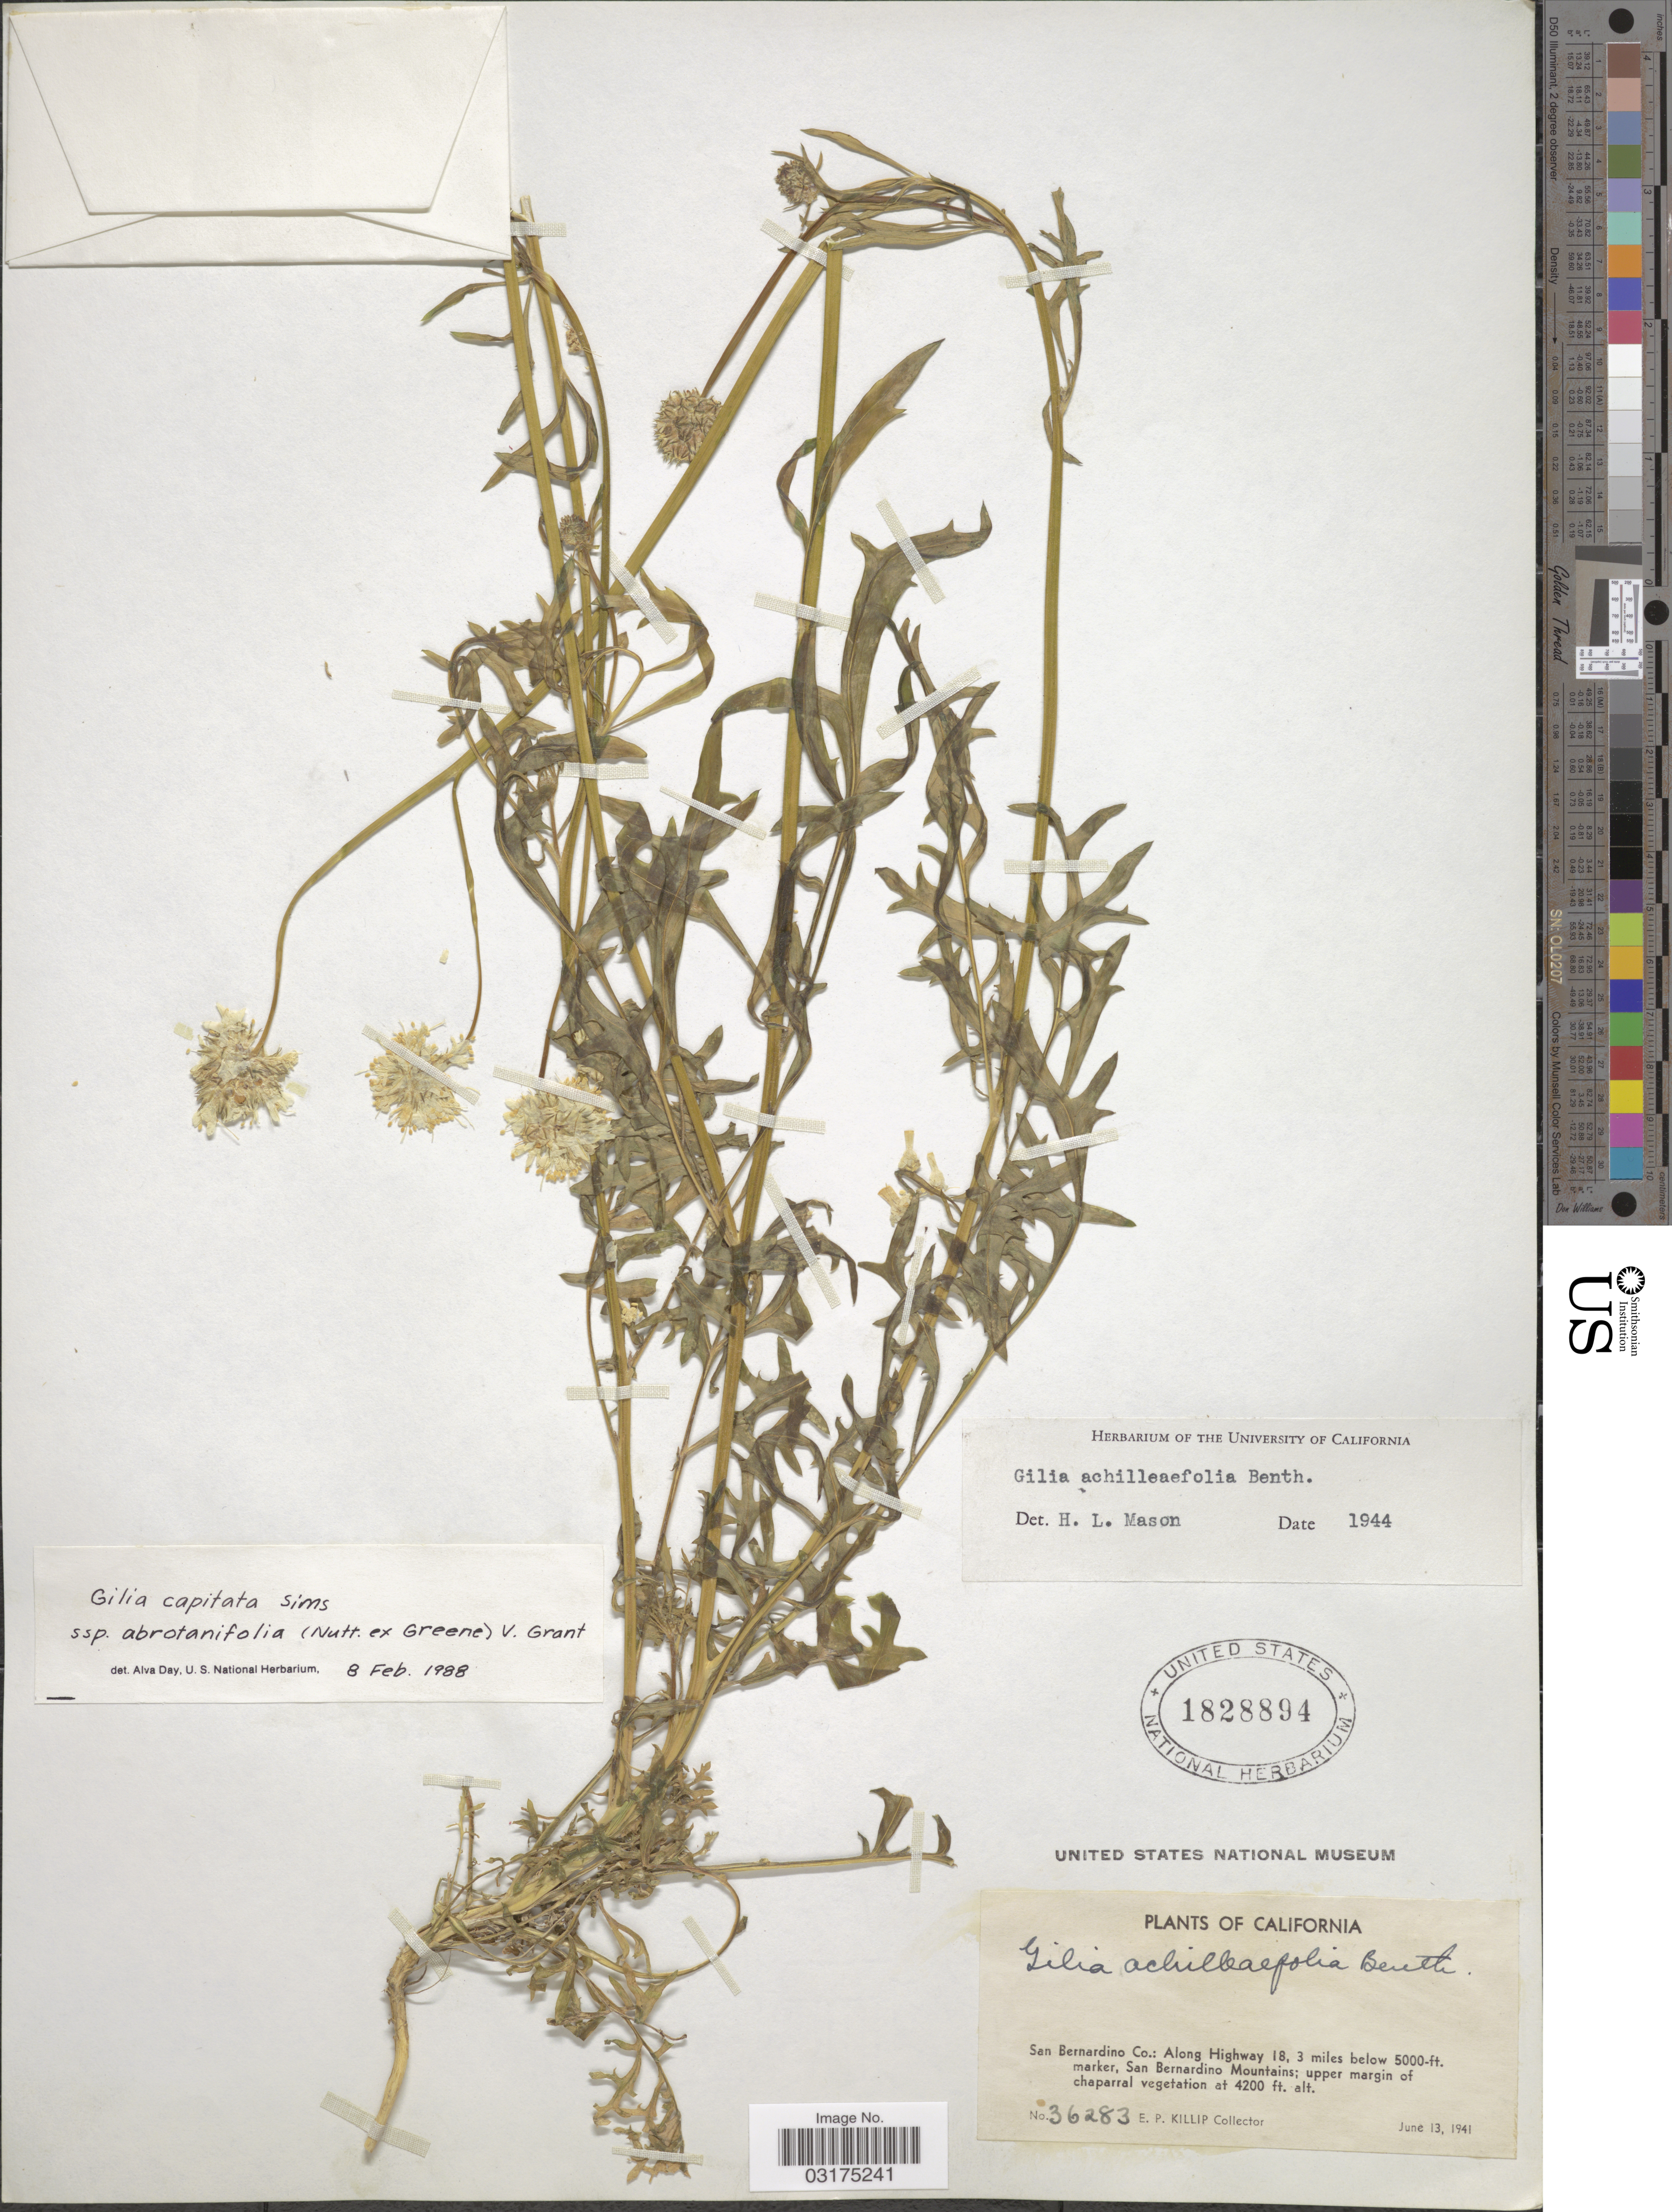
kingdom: Plantae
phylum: Tracheophyta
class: Magnoliopsida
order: Ericales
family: Polemoniaceae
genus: Gilia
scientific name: Gilia capitata subsp. abrotanifolia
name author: (Nutt. ex Greene) V.E. Grant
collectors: E. P. Killip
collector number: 36283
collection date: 1941-06-13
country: United States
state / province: California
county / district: San Bernardino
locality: San Bernardino Co.: Along Highway 18, 3 miles belows San Bernardino Mountains.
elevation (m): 1524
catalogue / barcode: US 1828894